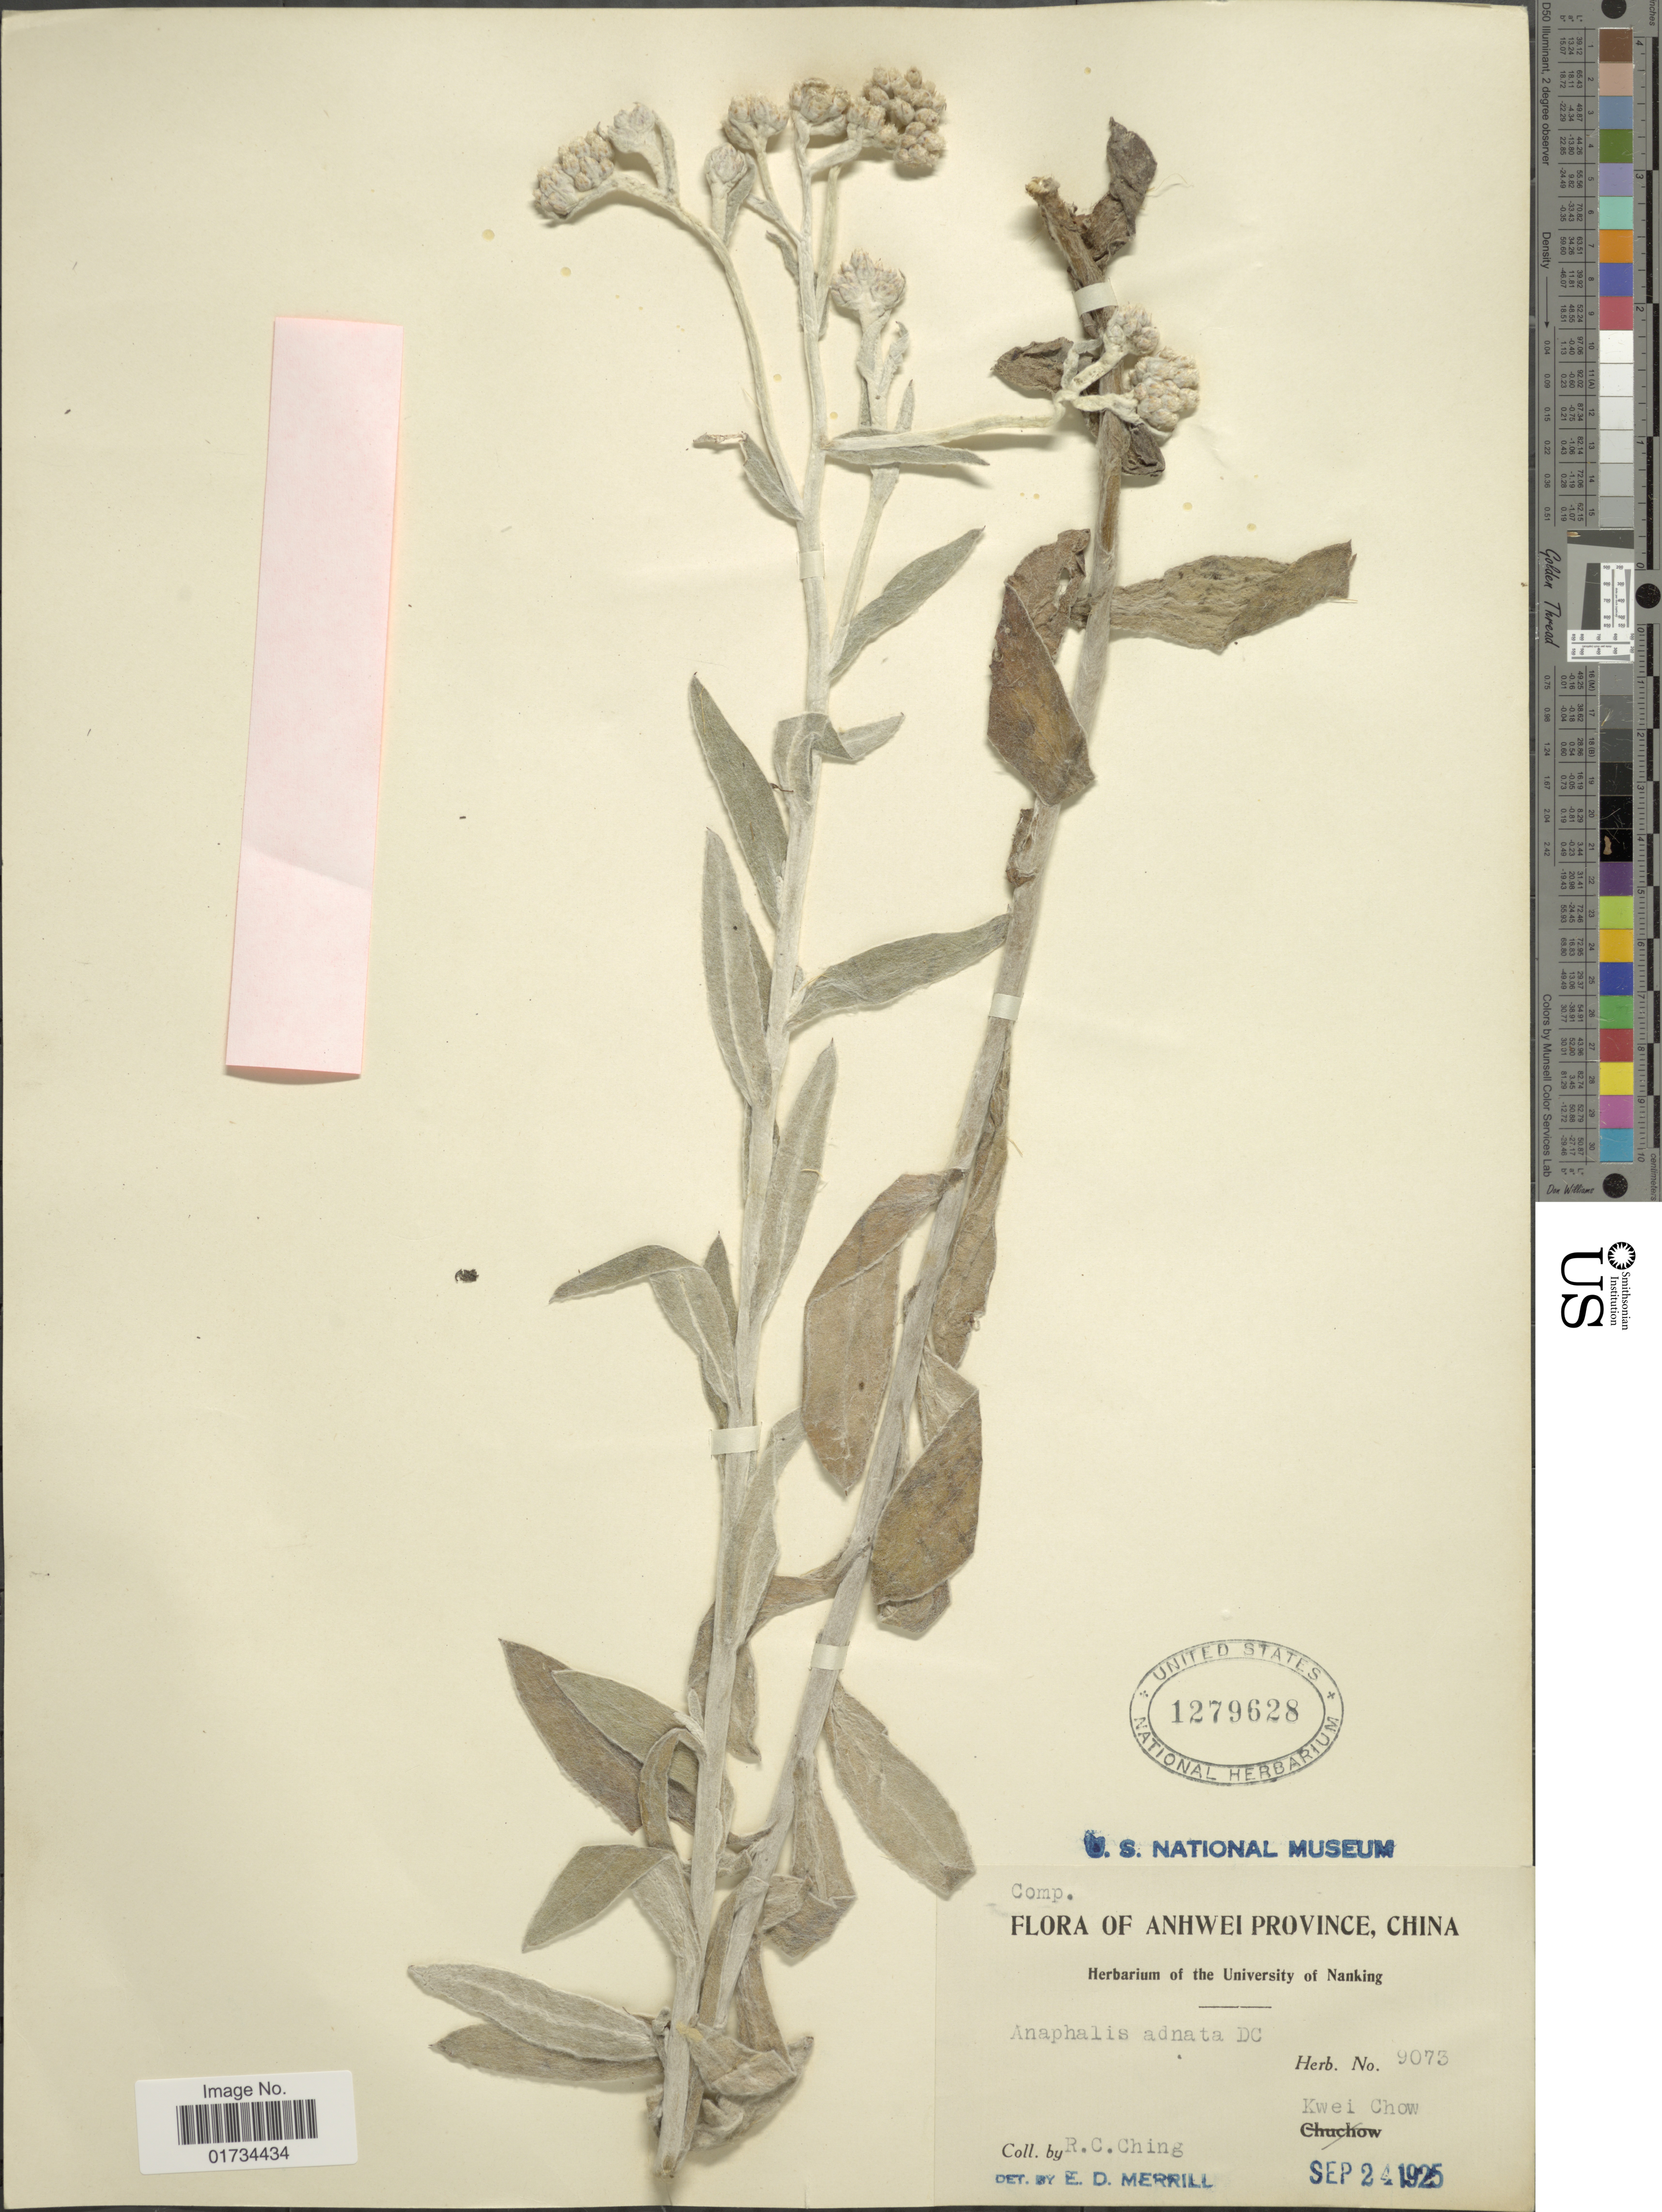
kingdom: Plantae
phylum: Tracheophyta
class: Magnoliopsida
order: Asterales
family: Asteraceae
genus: Anaphalis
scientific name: Anaphalis adnata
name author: DC.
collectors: R. C. Ching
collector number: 9073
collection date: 1928-09-24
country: China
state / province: Anhui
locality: Anhwei Province, China. Kwei Chow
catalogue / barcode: US 1279628